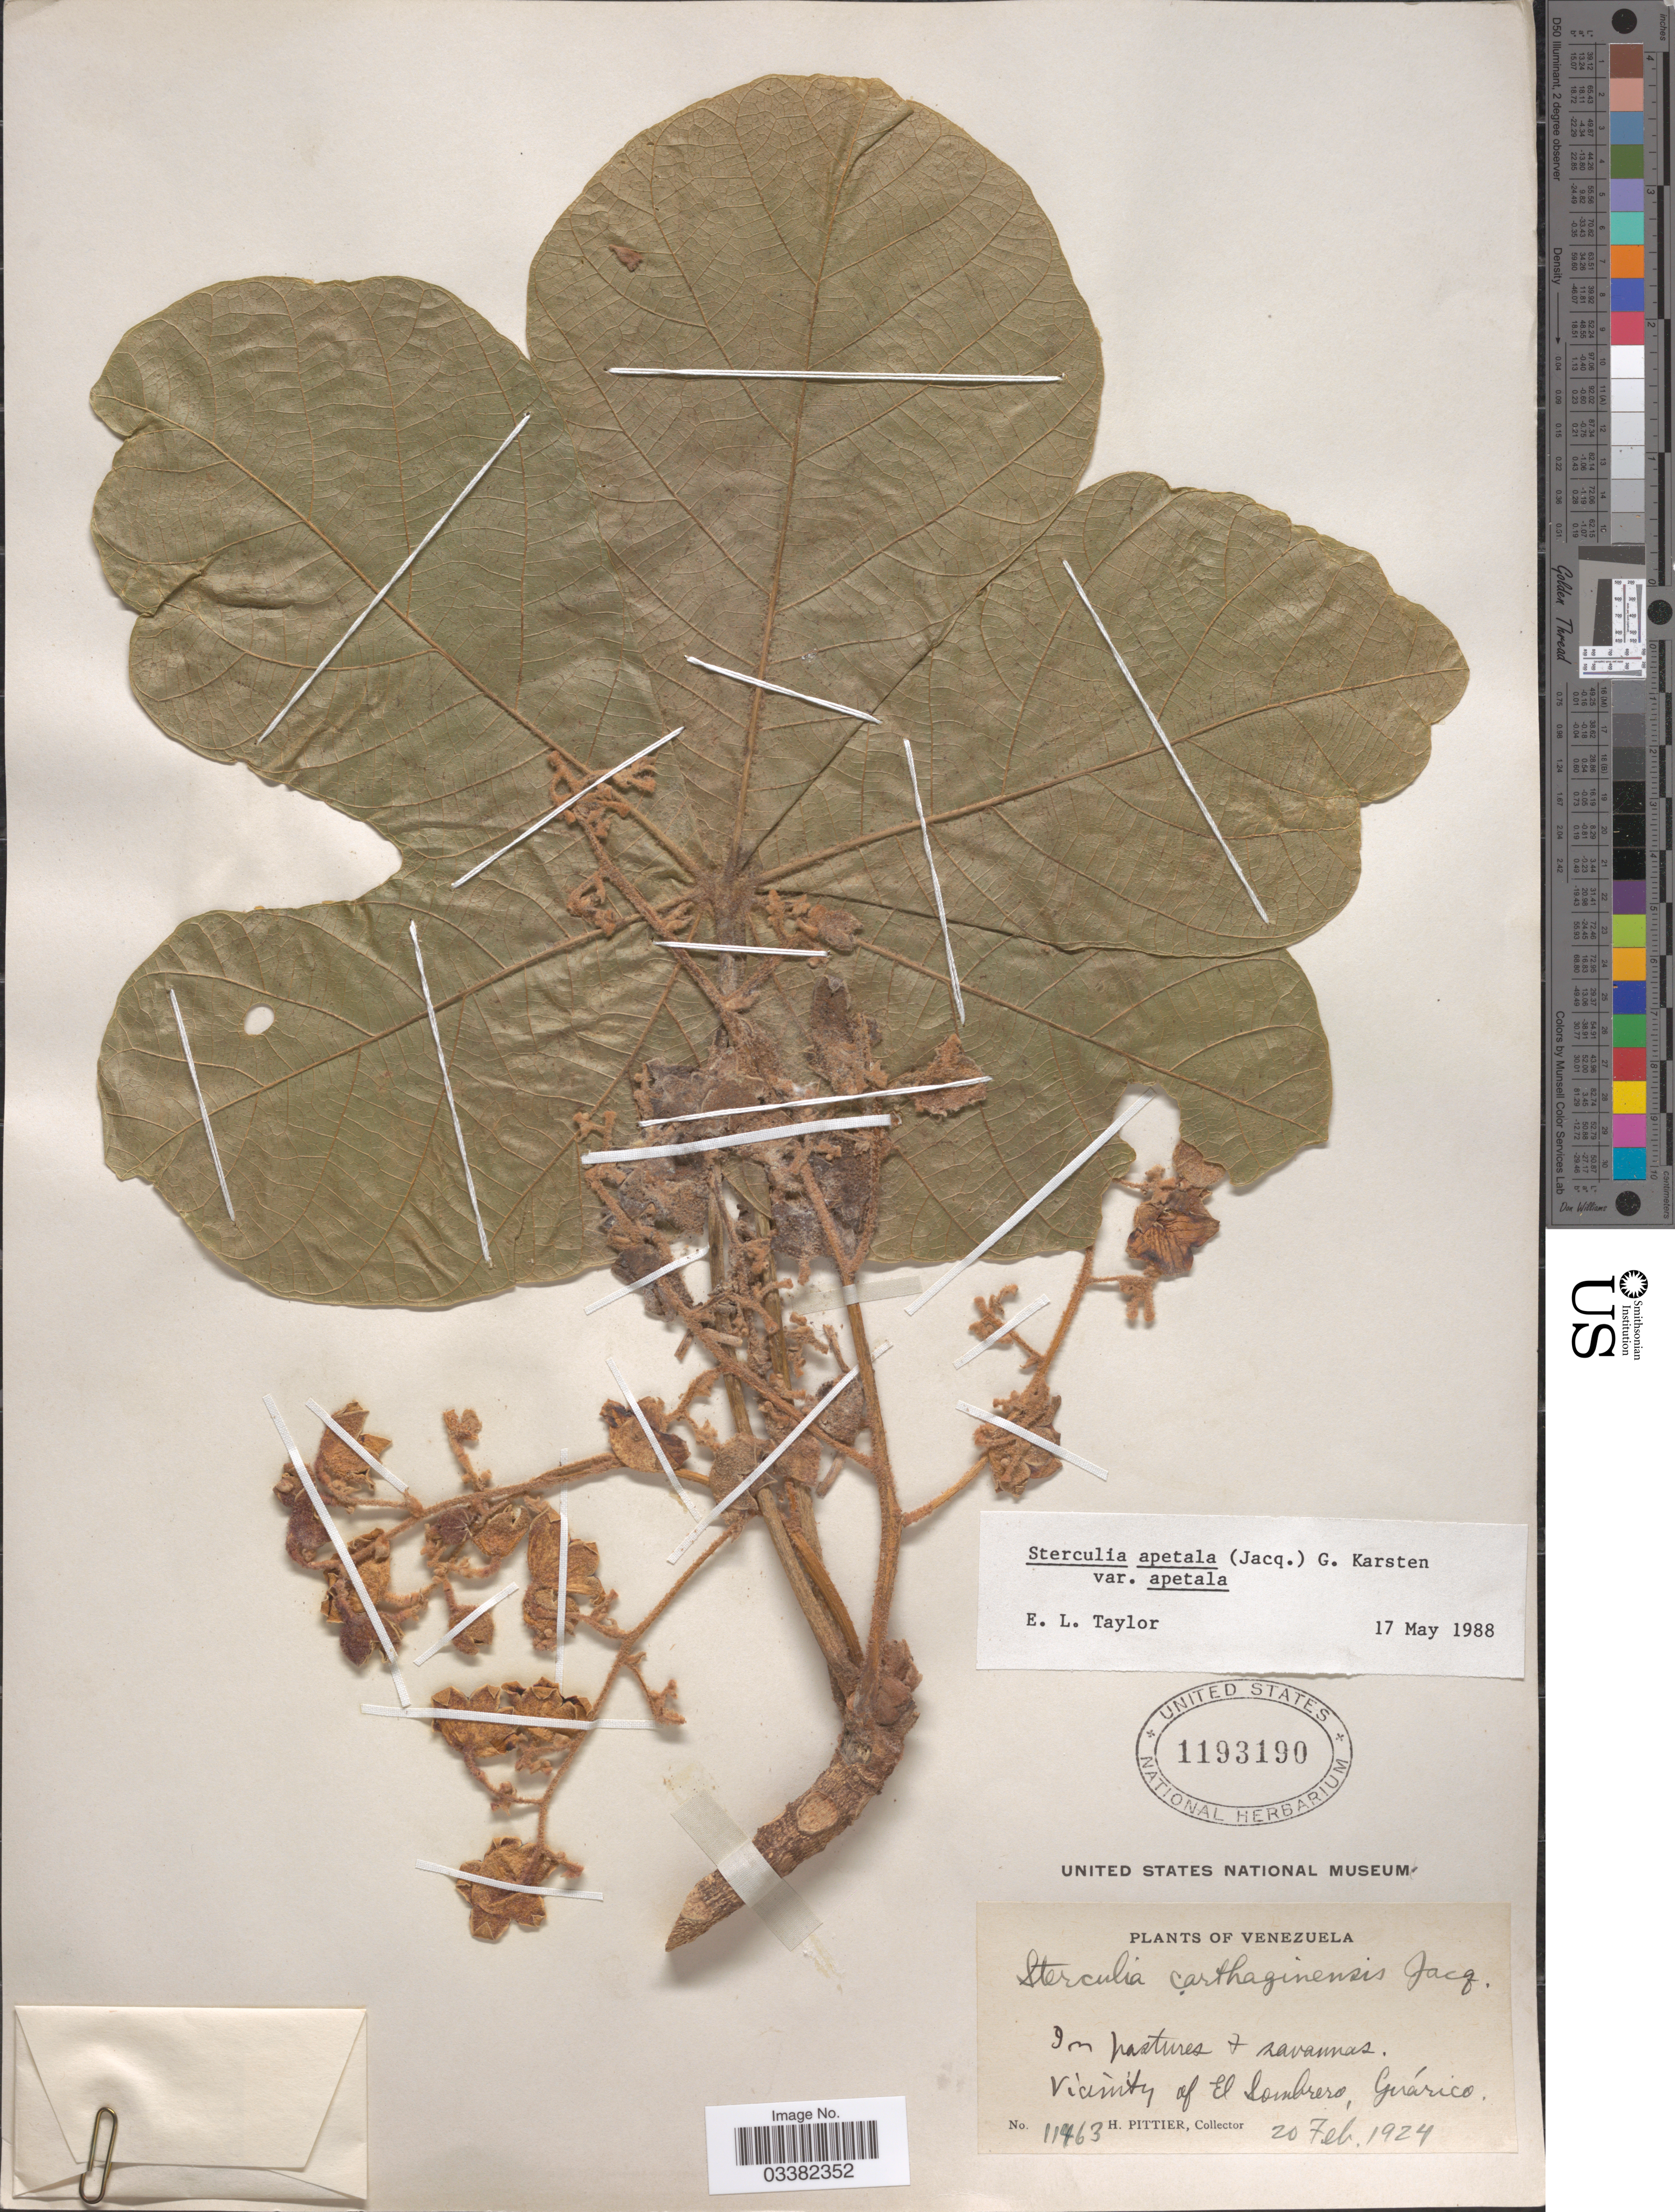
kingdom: Plantae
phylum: Tracheophyta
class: Magnoliopsida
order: Malvales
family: Malvaceae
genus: Sterculia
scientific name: Sterculia apetala var. apetala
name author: (Jacq.) H. Karst.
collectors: H. F. Pittier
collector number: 11463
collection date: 1924-02-20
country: Venezuela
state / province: Guárico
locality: Vicinity of El Sombrero.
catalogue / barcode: US 1193190